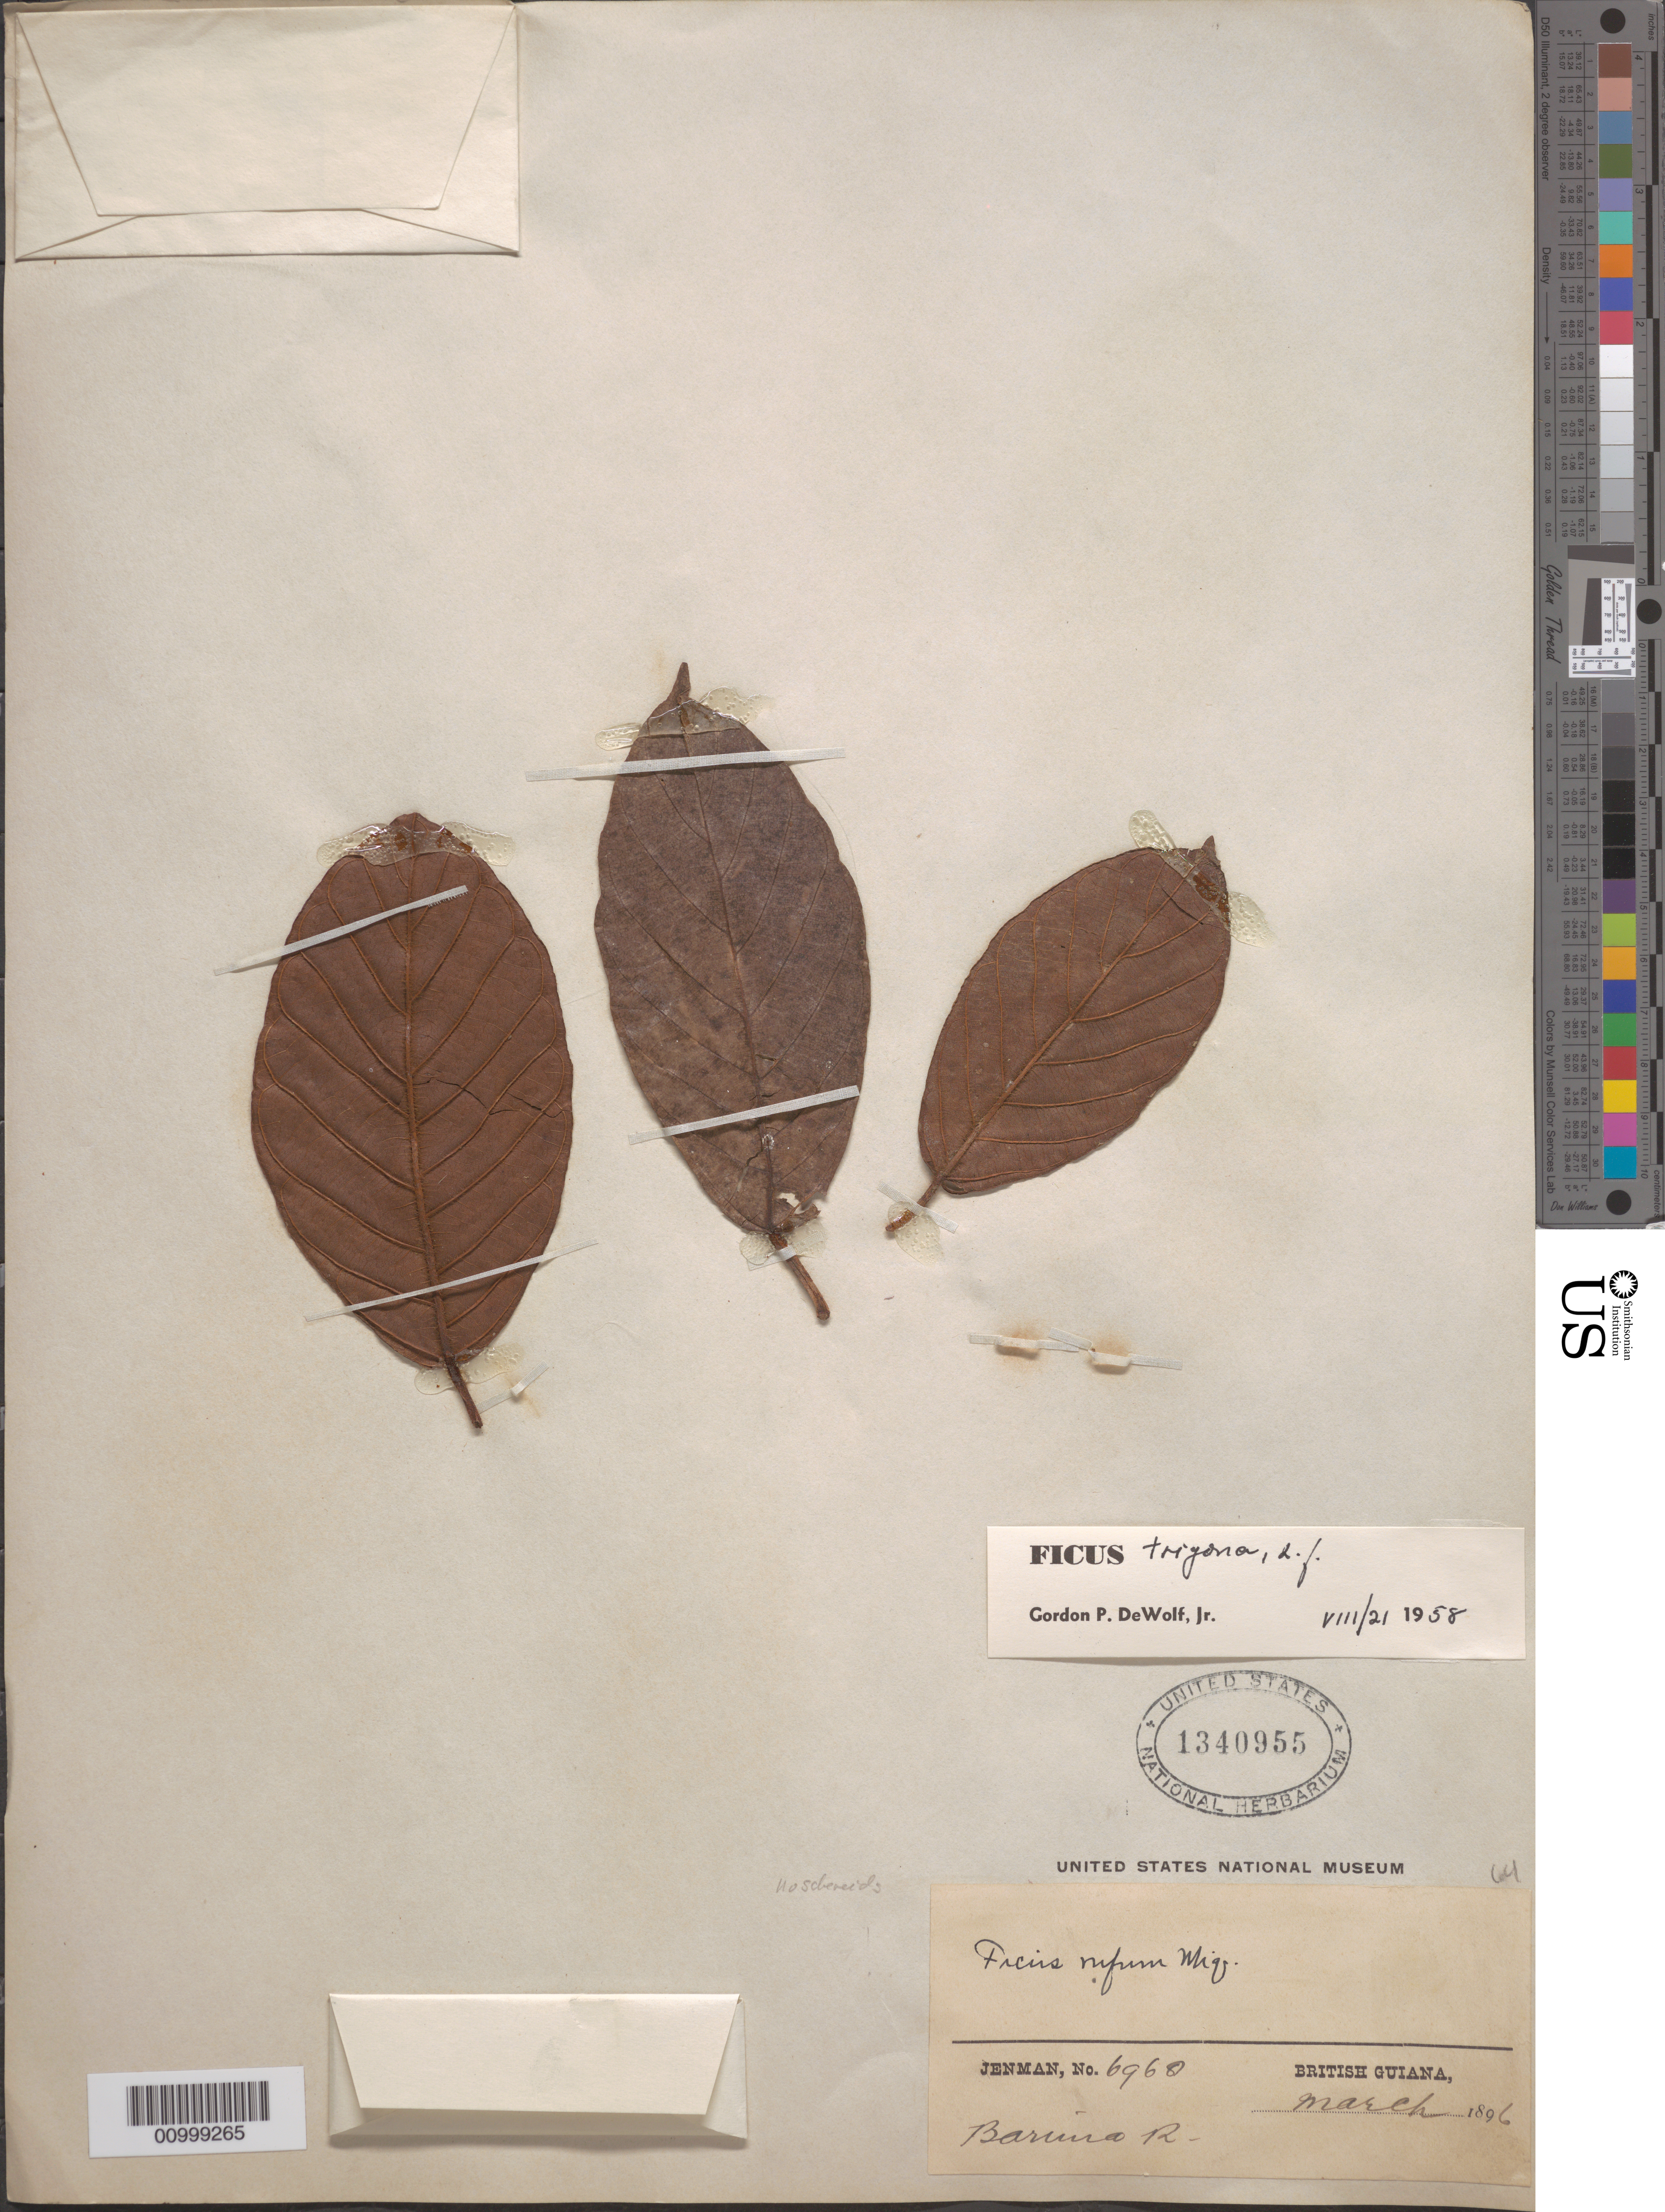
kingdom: Plantae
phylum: Tracheophyta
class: Magnoliopsida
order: Rosales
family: Moraceae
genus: Ficus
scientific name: Ficus trigona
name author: L. f.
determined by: DeWolf, Gordon Parker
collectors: G. S. Jenman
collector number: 6968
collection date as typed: March 1896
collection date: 1896-03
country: Guyana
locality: Barima River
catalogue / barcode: US 1340955